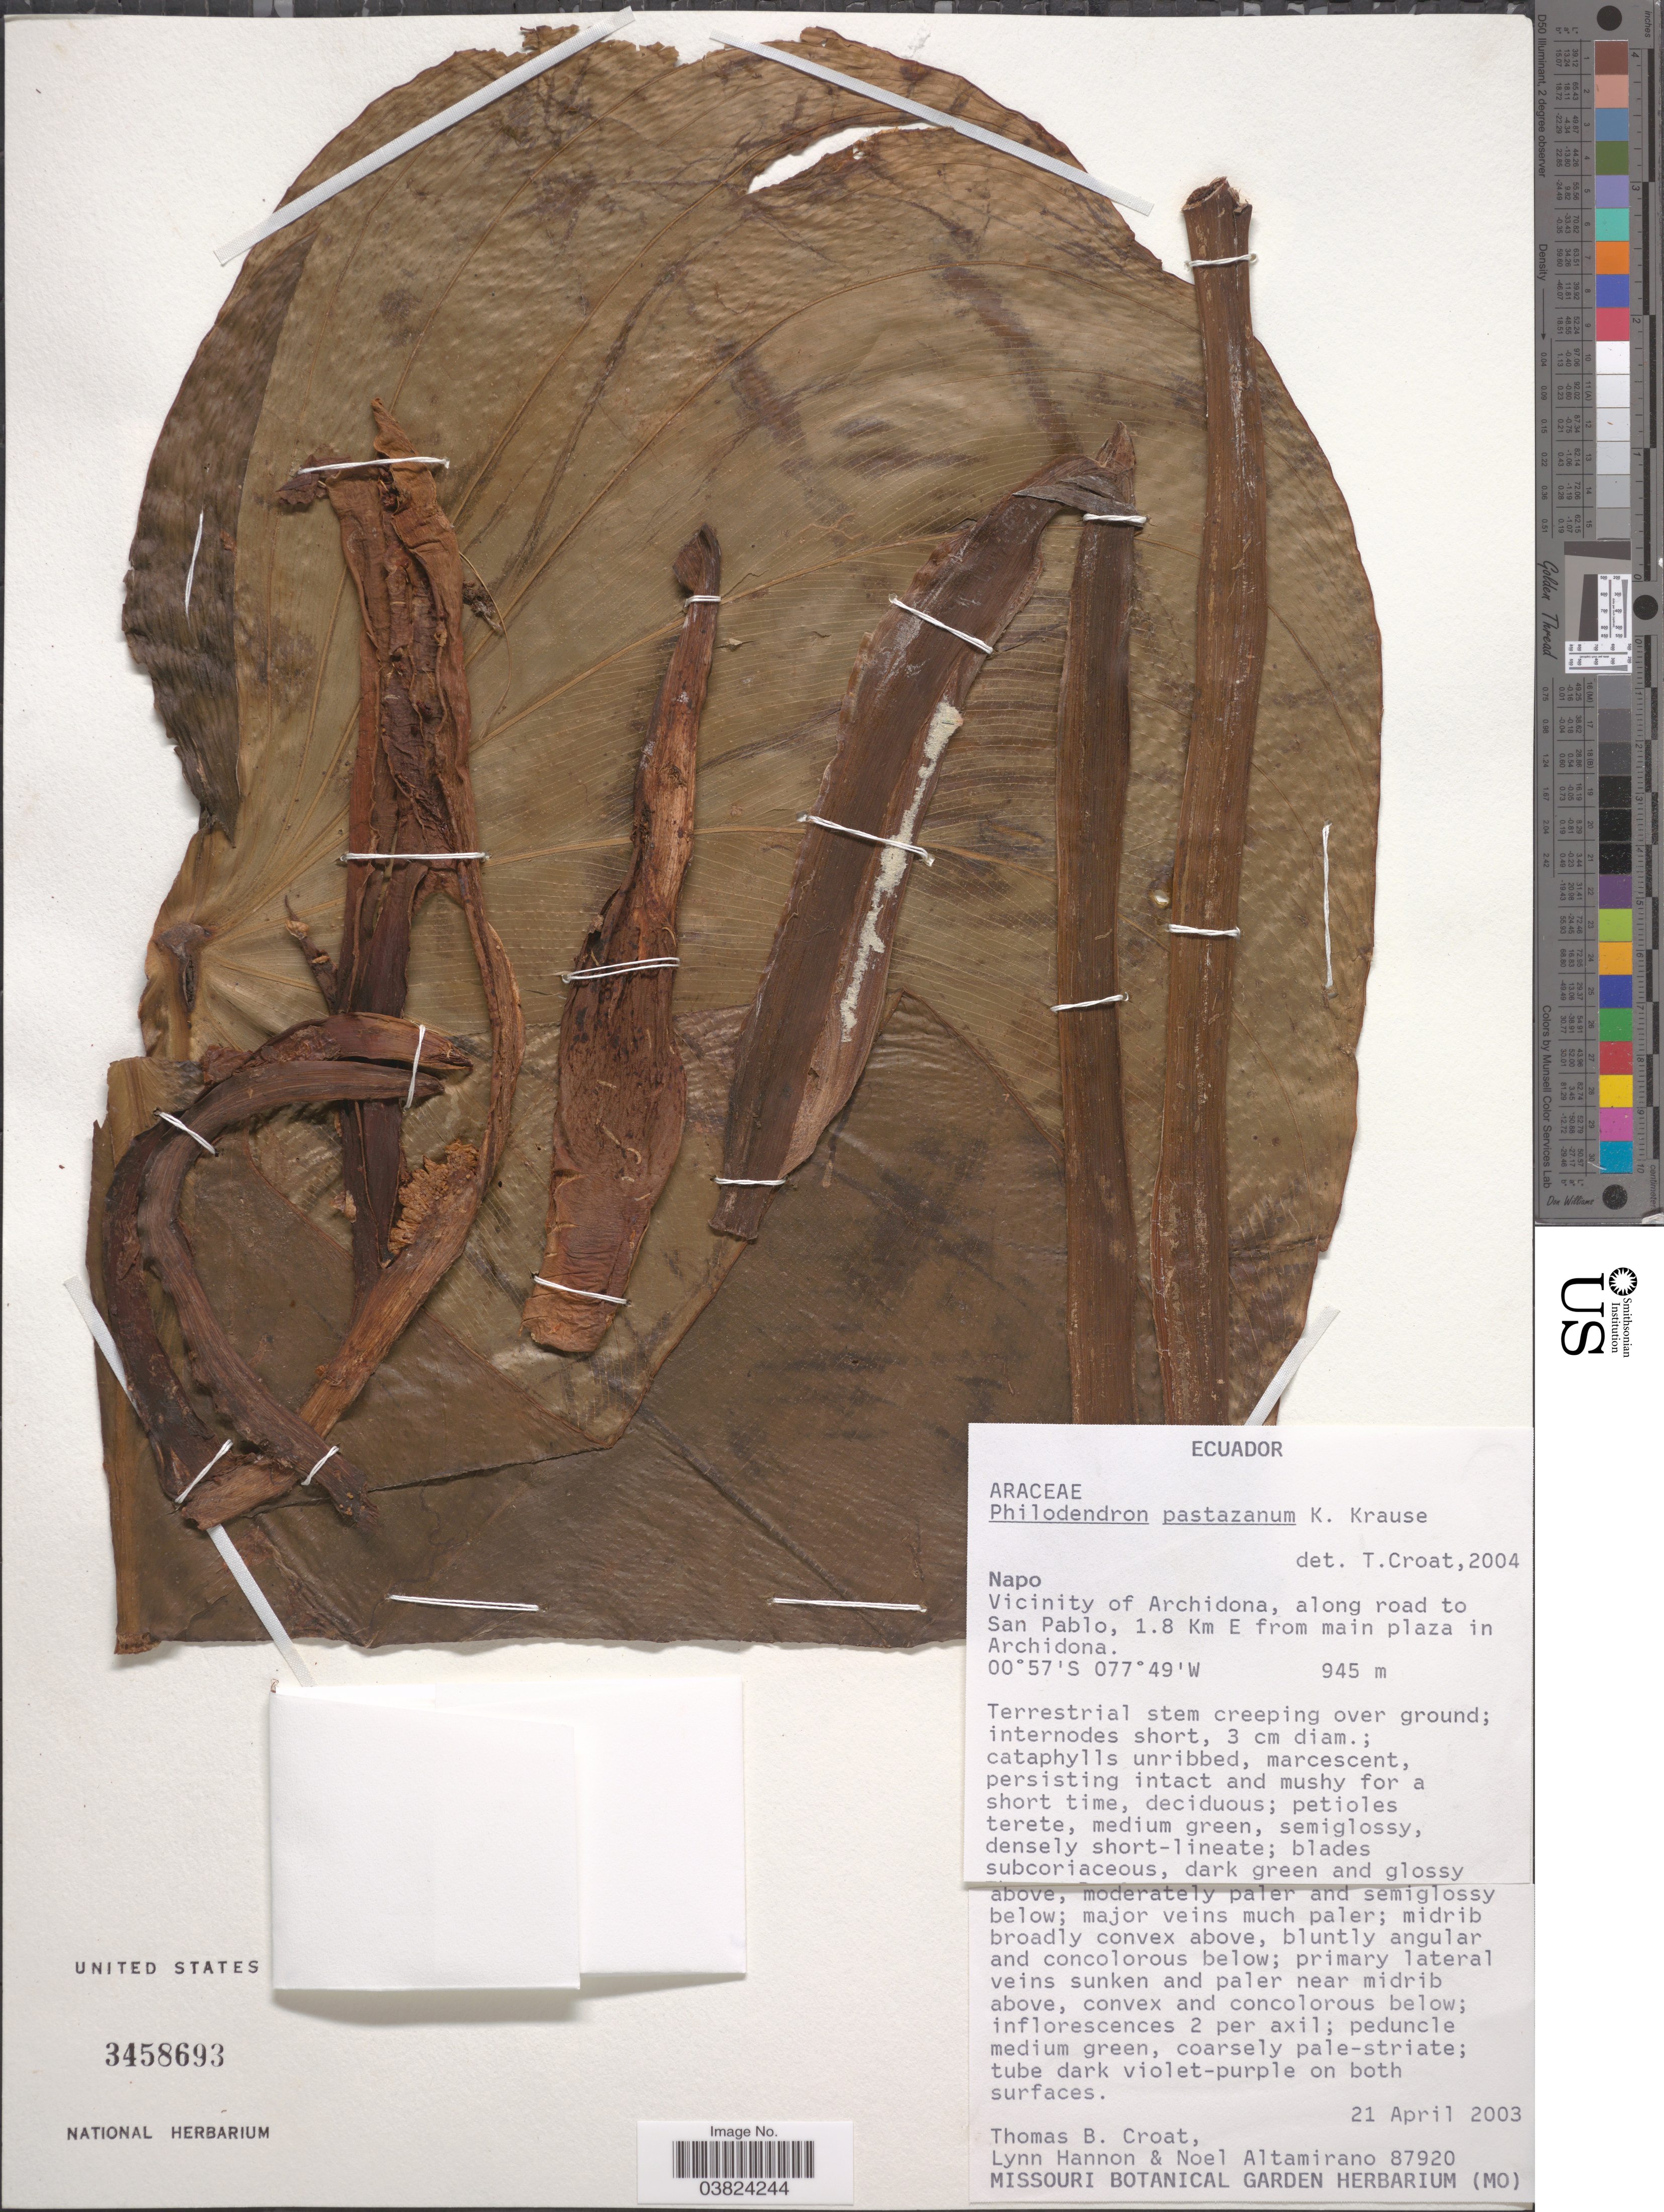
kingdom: Plantae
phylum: Tracheophyta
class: Liliopsida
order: Alismatales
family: Araceae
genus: Philodendron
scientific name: Philodendron pastazanum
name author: K. Krause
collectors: T. B. Croat, L. Hannon & N. Altamirano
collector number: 87920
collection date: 2003-04-21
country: Ecuador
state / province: Napo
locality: Vicinity of Archidona, along road to San Pablo, 1.8 Km E from main plaza in Archidona.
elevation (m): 945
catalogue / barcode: US 3458693